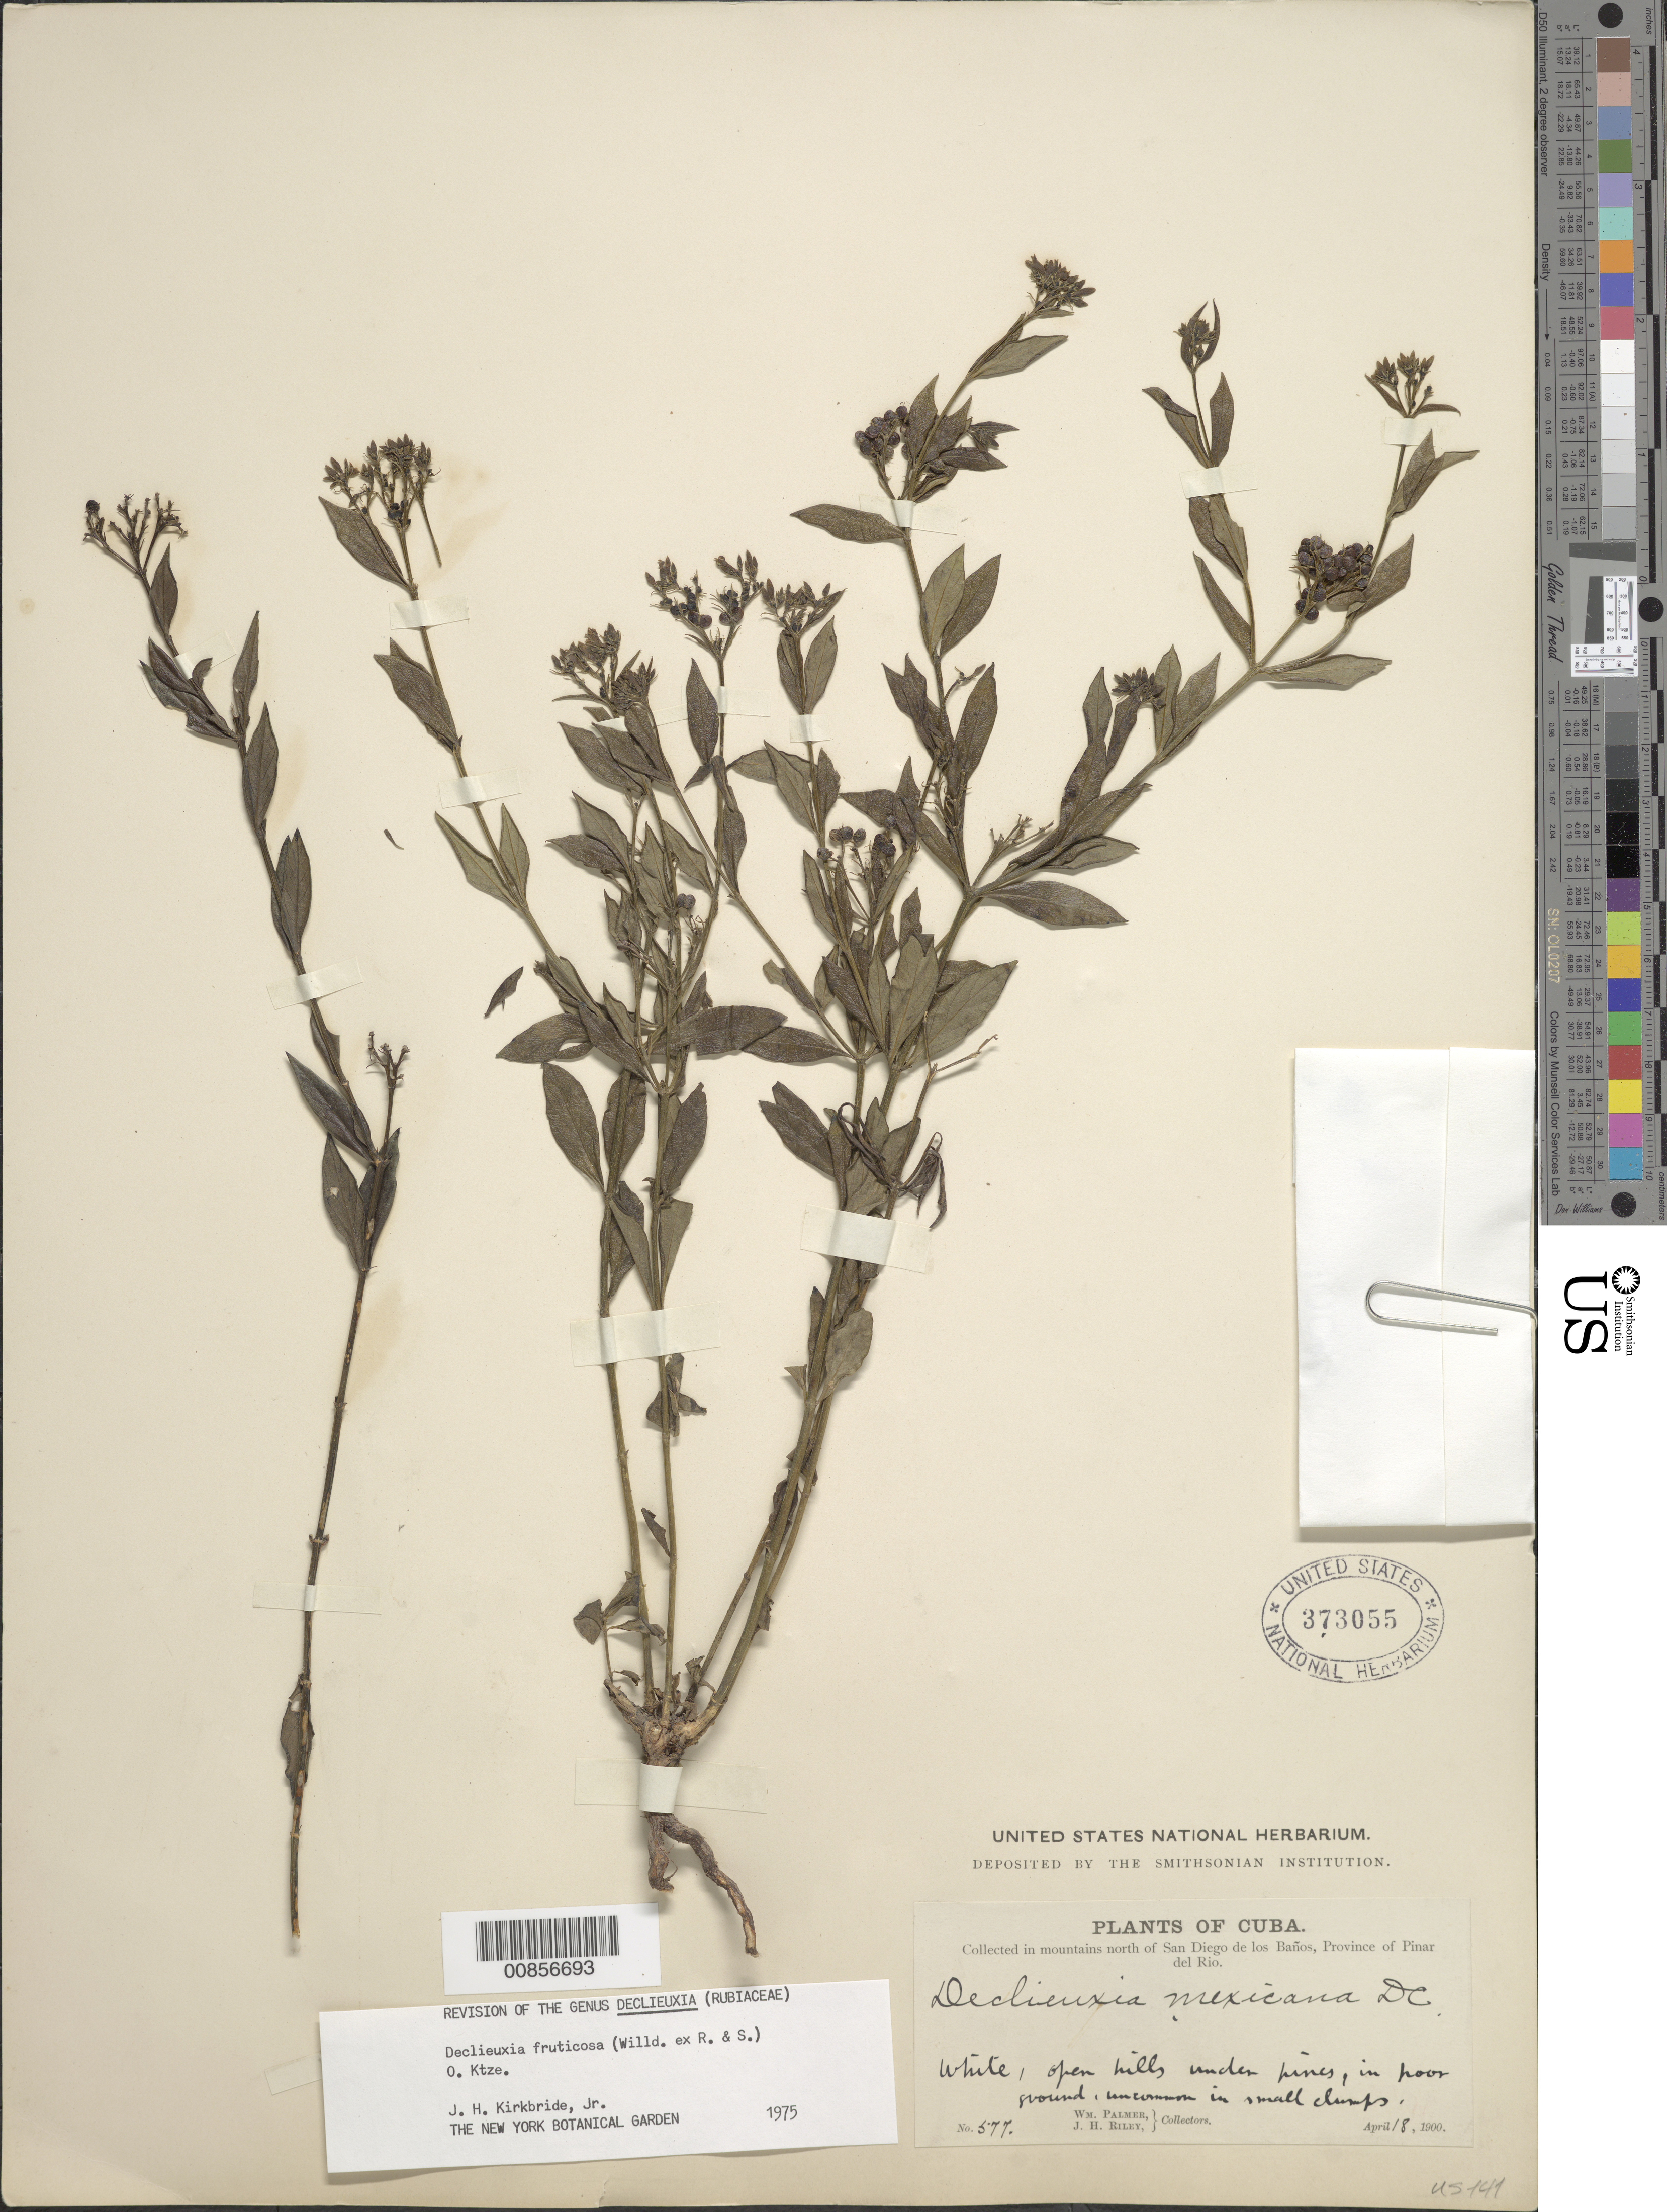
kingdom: Plantae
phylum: Tracheophyta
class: Magnoliopsida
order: Gentianales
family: Rubiaceae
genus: Declieuxia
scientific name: Declieuxia fruticosa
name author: (Willd. ex Roem. & Schult.) Kuntze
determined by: Kirkbride, J. H.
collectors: W. Palmer & J. H. Riley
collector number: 577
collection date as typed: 18 Apr 1900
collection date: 1900-04-18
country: Cuba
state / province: Pinar del Río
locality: Mountains north of San Diego de los Baños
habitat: Open hills under pines, in poor ground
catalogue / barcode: US 373055